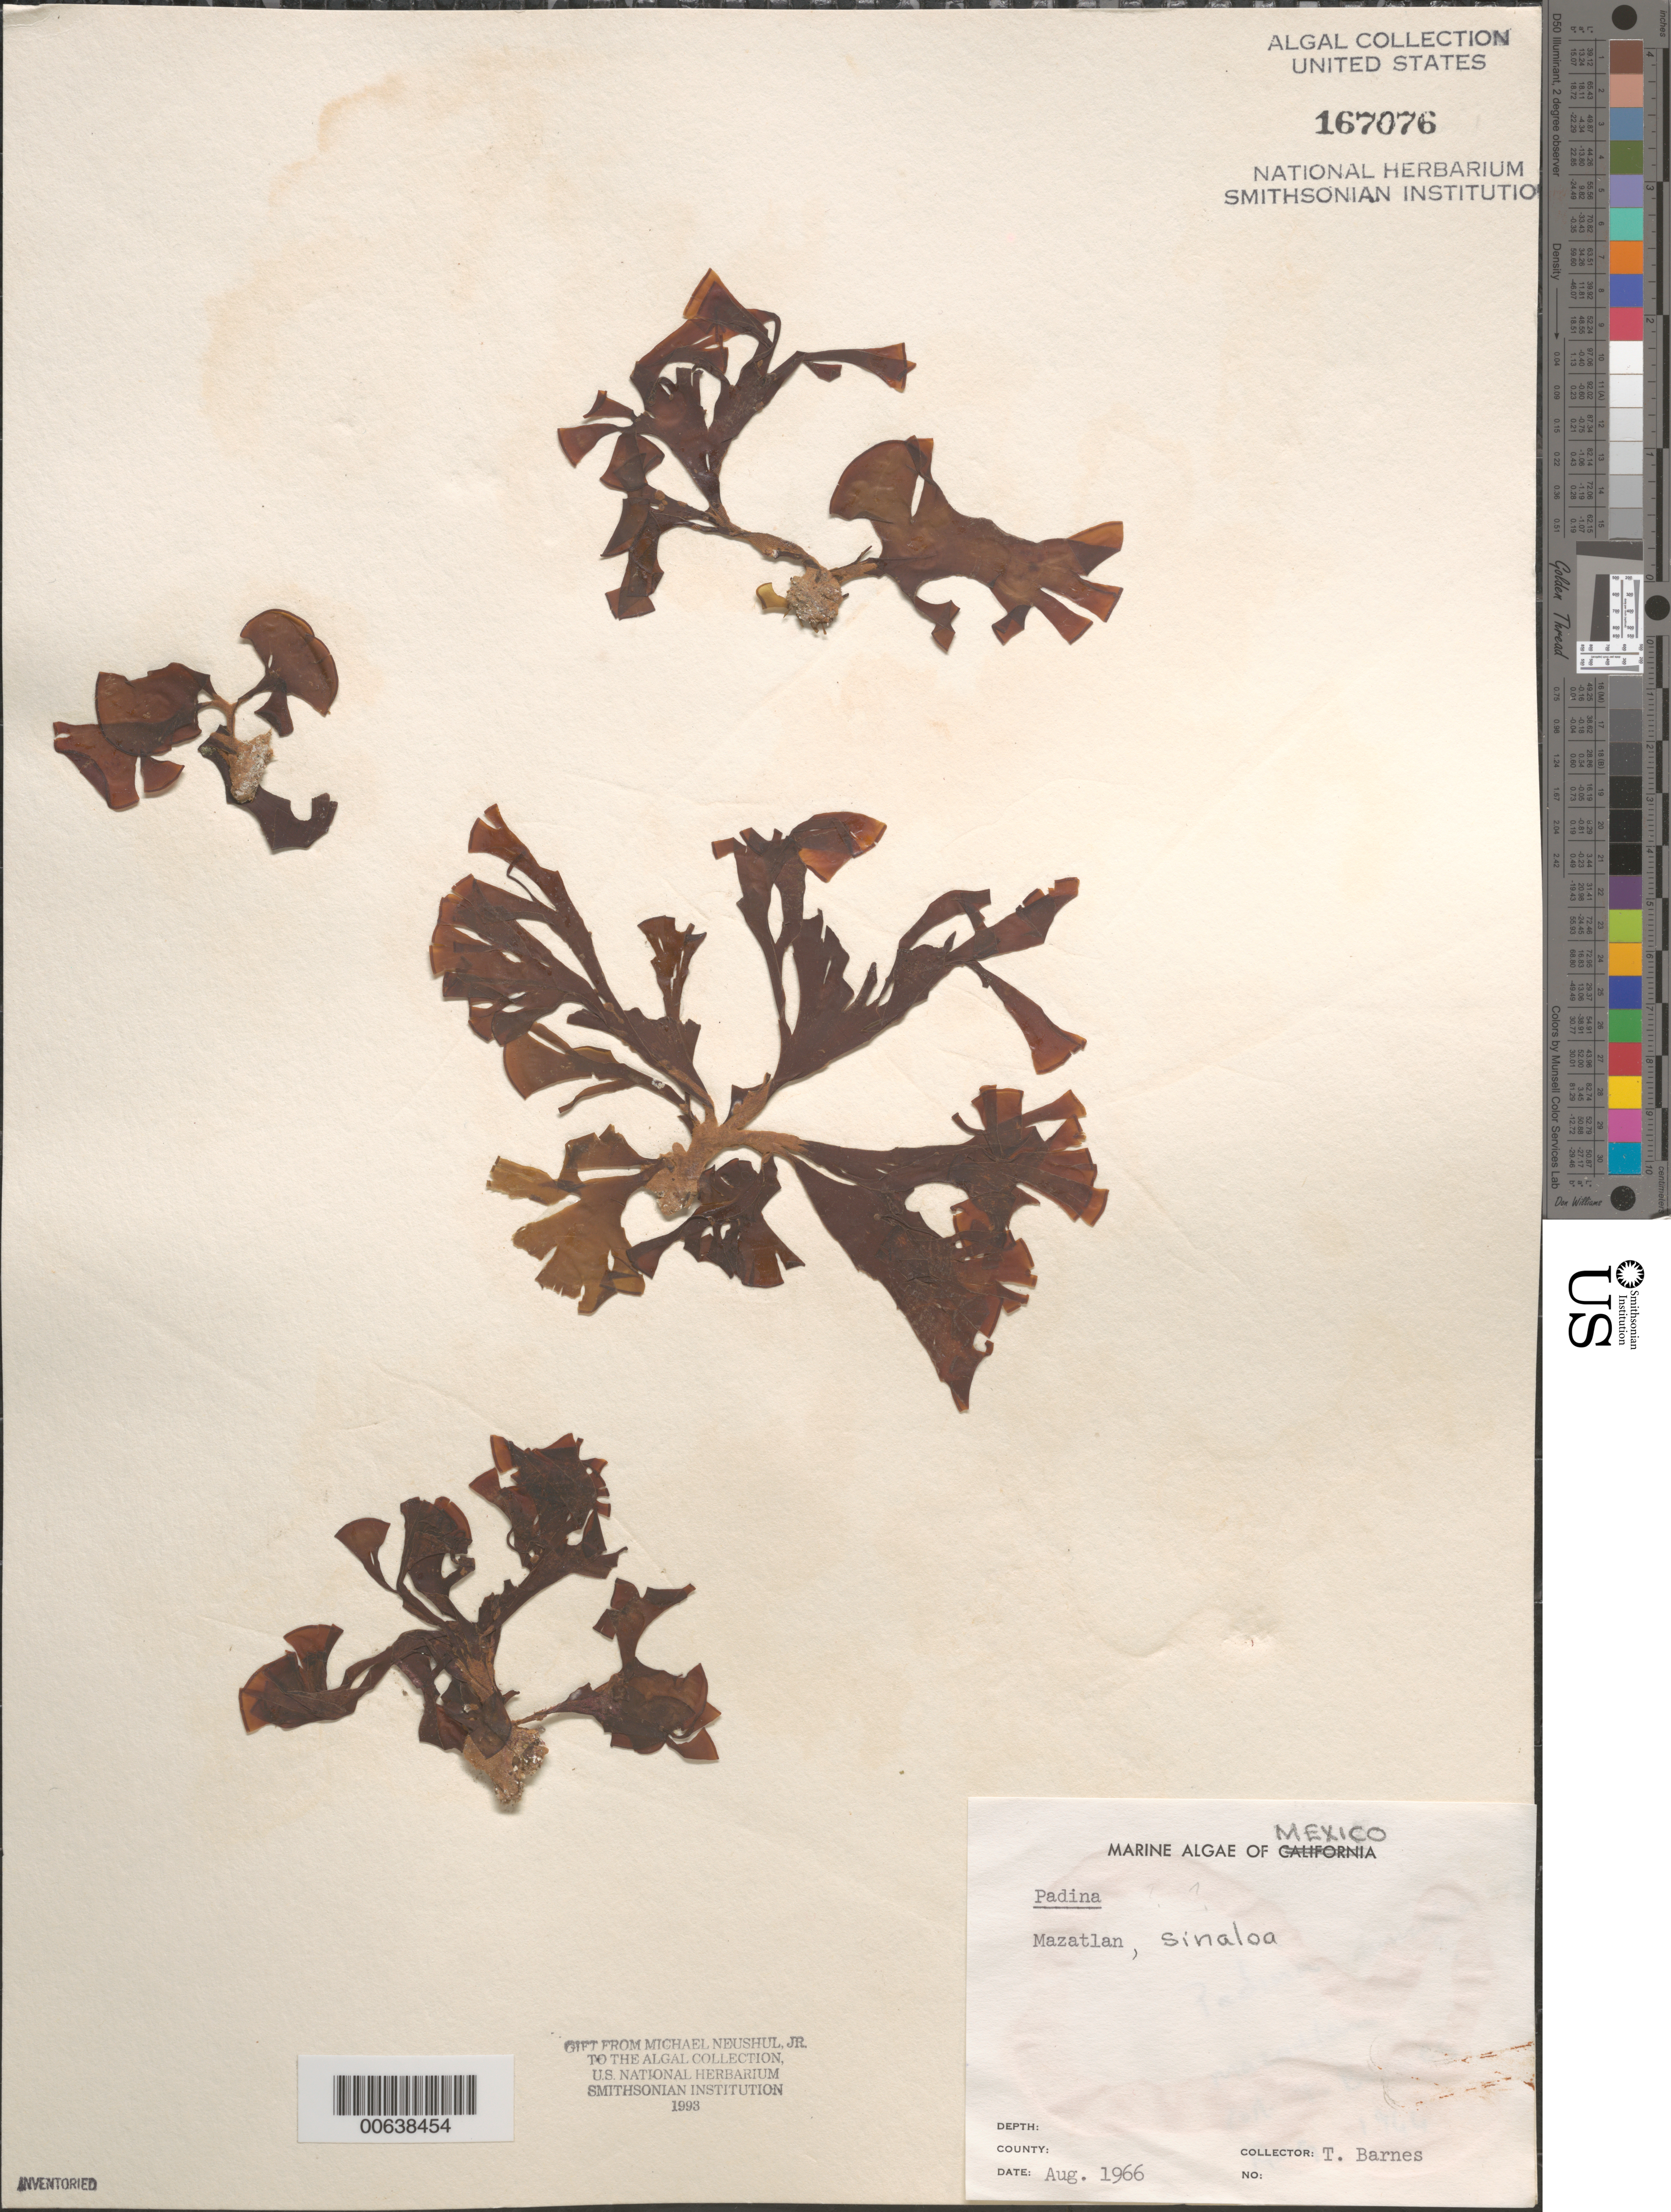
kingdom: Chromista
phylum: Ochrophyta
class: Phaeophyceae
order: Dictyotales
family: Dictyotaceae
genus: Padina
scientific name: Padina sp.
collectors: T. Barnes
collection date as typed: Aug 1966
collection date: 1966-08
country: Mexico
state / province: Sinaloa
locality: Mazatlan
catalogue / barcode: US 167076